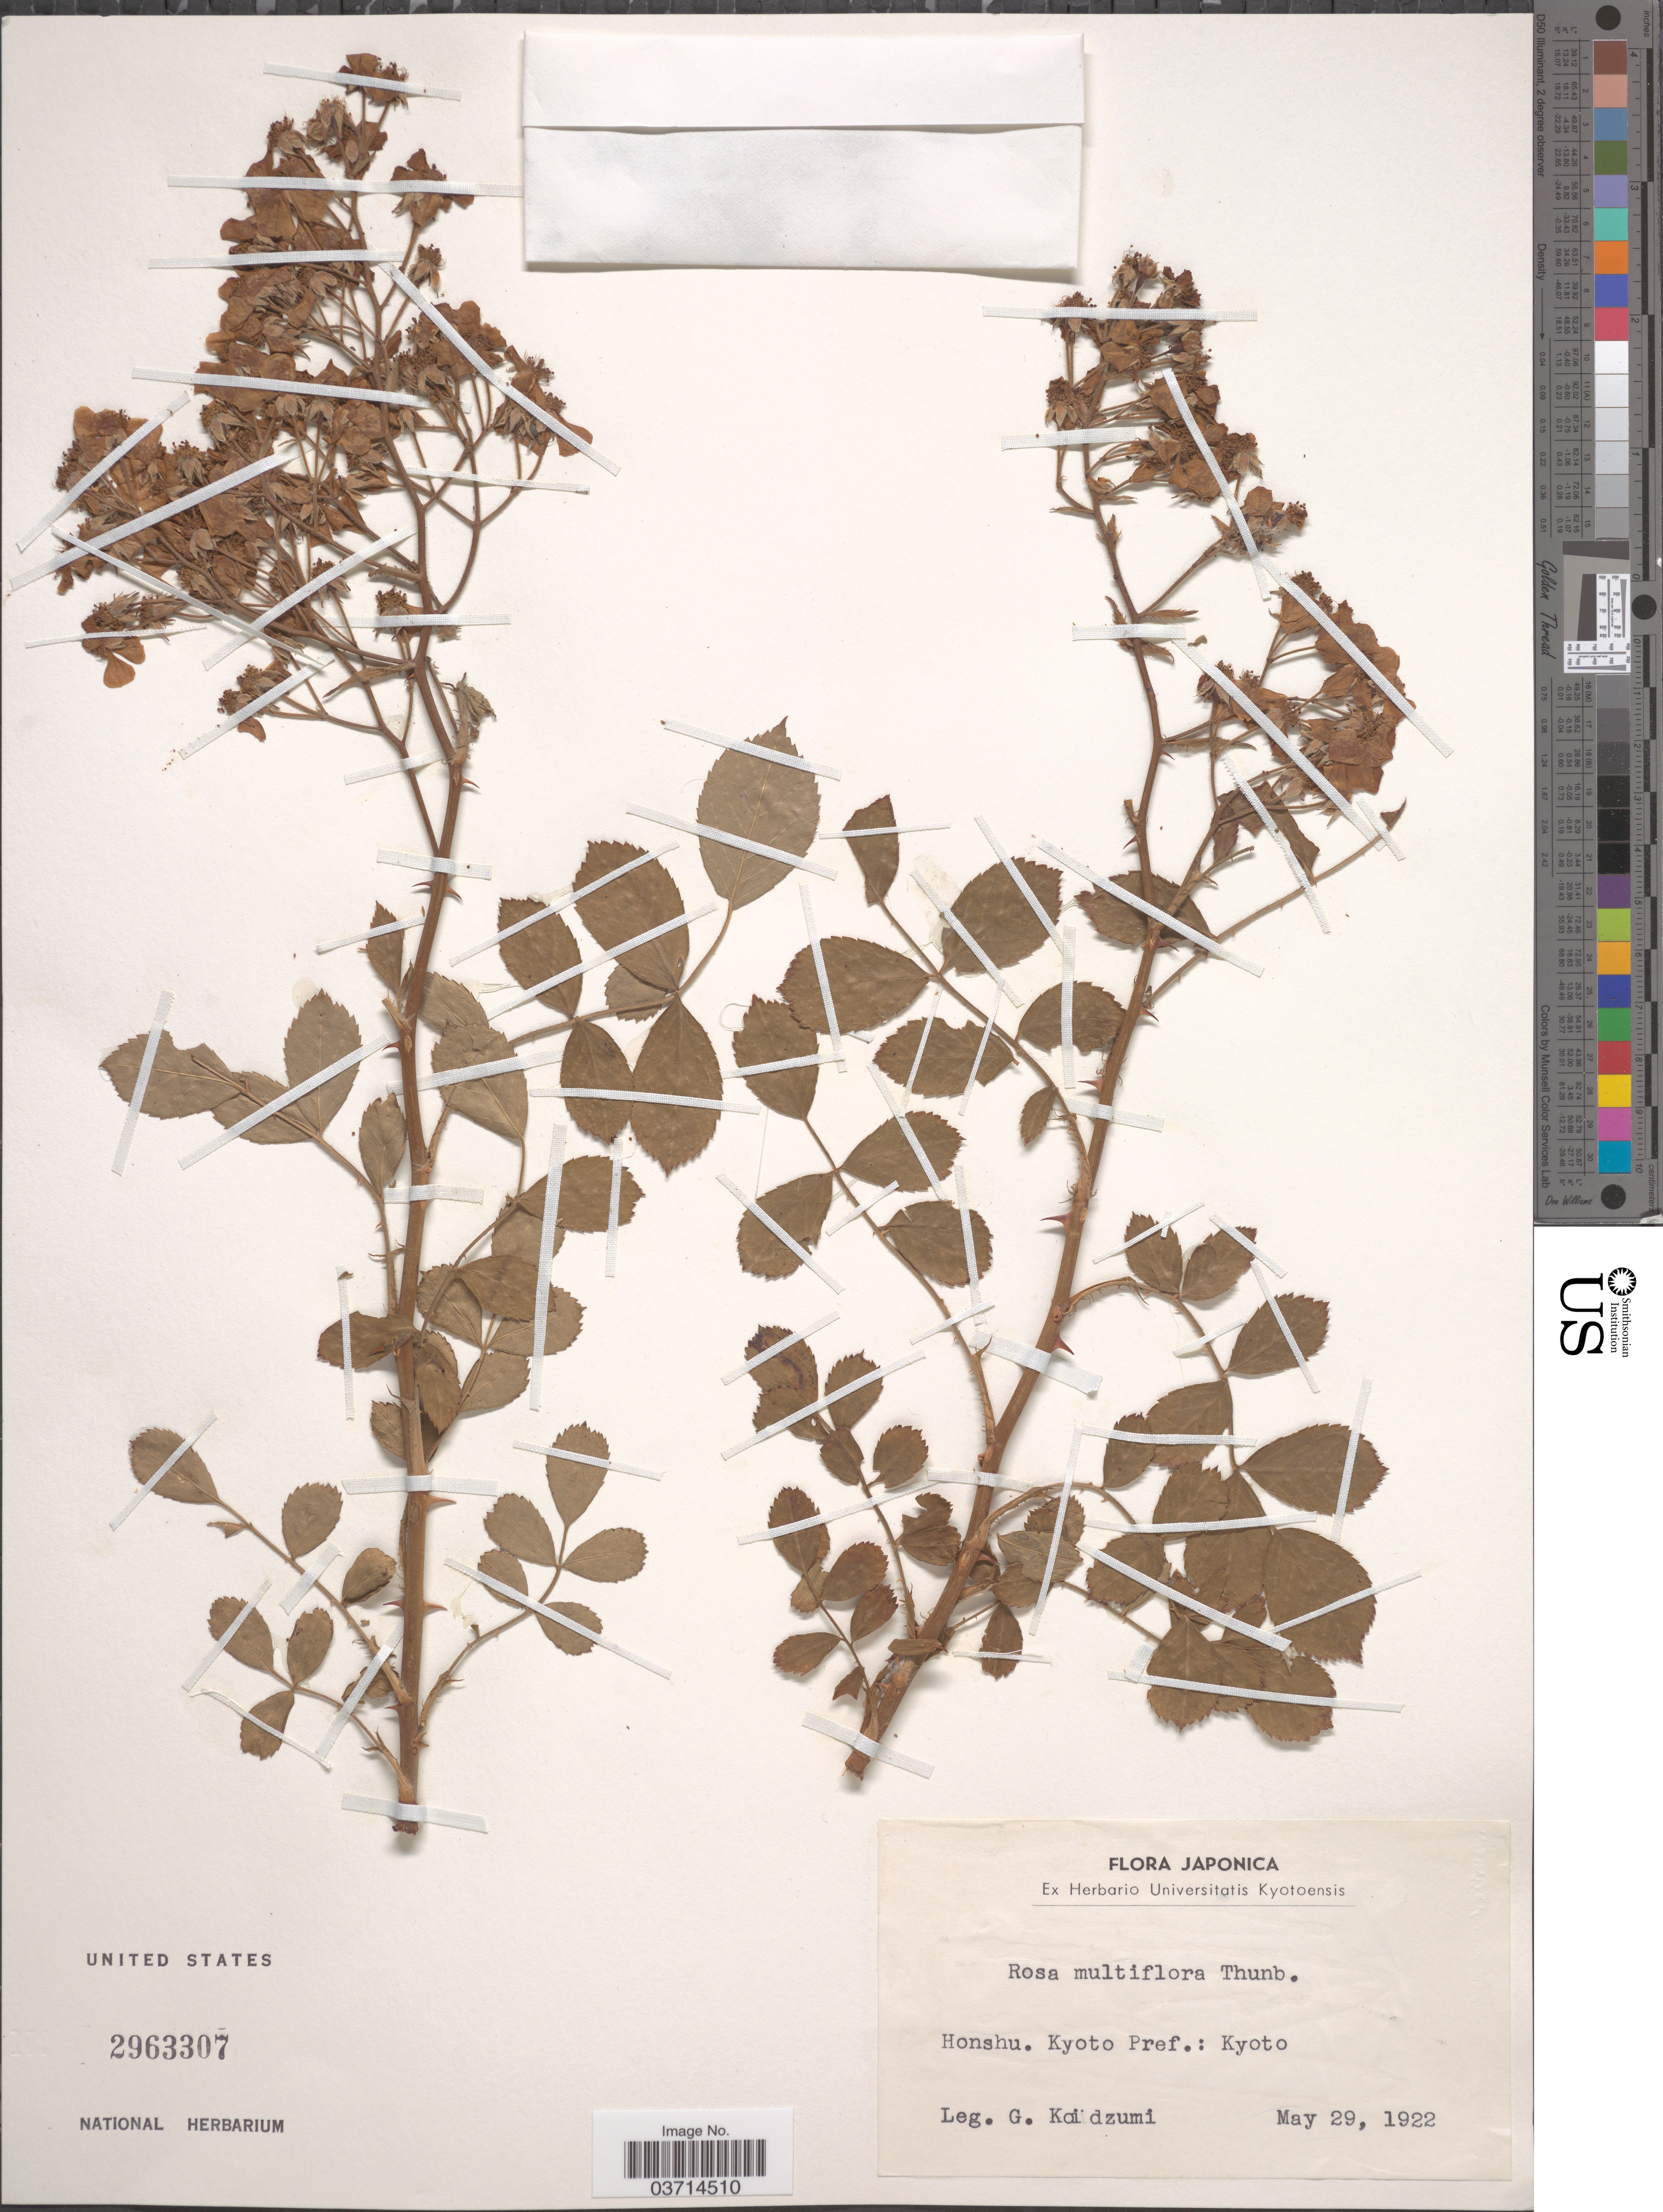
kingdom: Plantae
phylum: Tracheophyta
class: Magnoliopsida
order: Rosales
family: Rosaceae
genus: Rosa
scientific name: Rosa multiflora var. multiflora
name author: Thunb.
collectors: G. Koidzumi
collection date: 1922-05-29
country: Japan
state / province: Kyoto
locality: Honshu. Kyoto Pref.: Kyoto.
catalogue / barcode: US 2963307